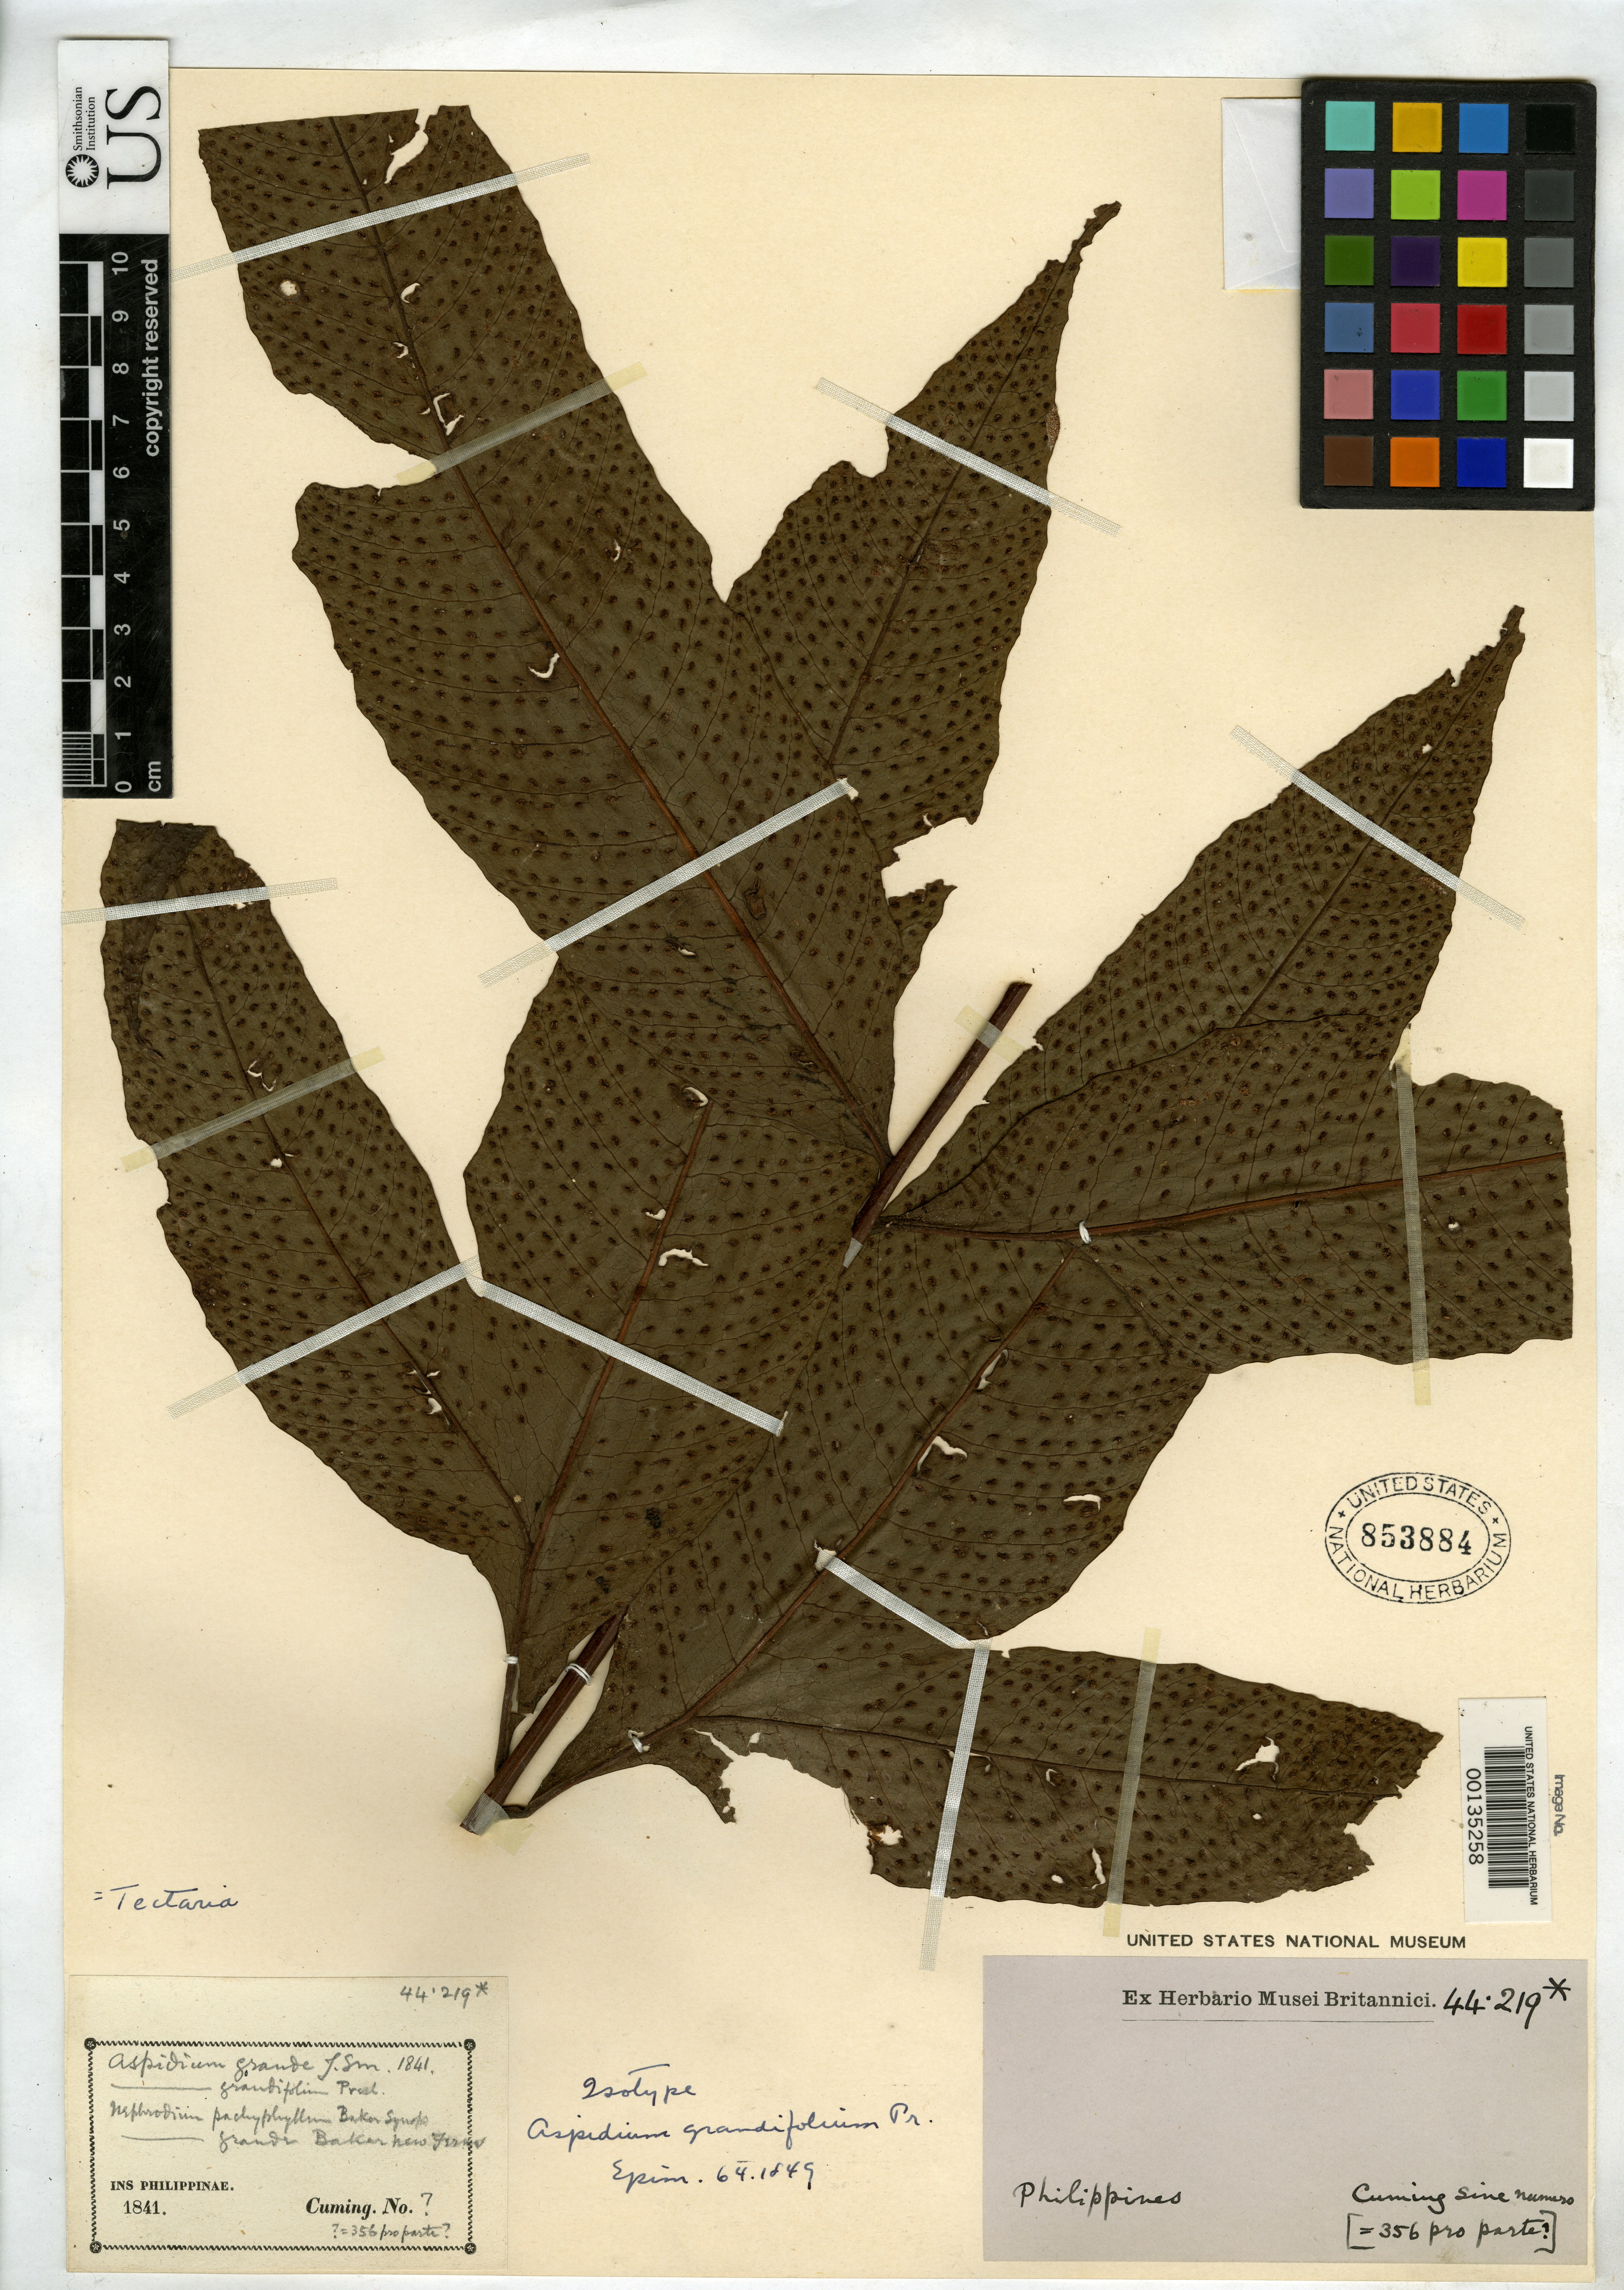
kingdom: Plantae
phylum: Tracheophyta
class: Polypodiopsida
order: Polypodiales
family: Tectariaceae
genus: Aspidium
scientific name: Aspidium grandifolium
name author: C. Presl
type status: Type Collection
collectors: H. Cuming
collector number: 356 p.p.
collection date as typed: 1841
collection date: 1841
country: Philippines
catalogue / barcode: US 853884